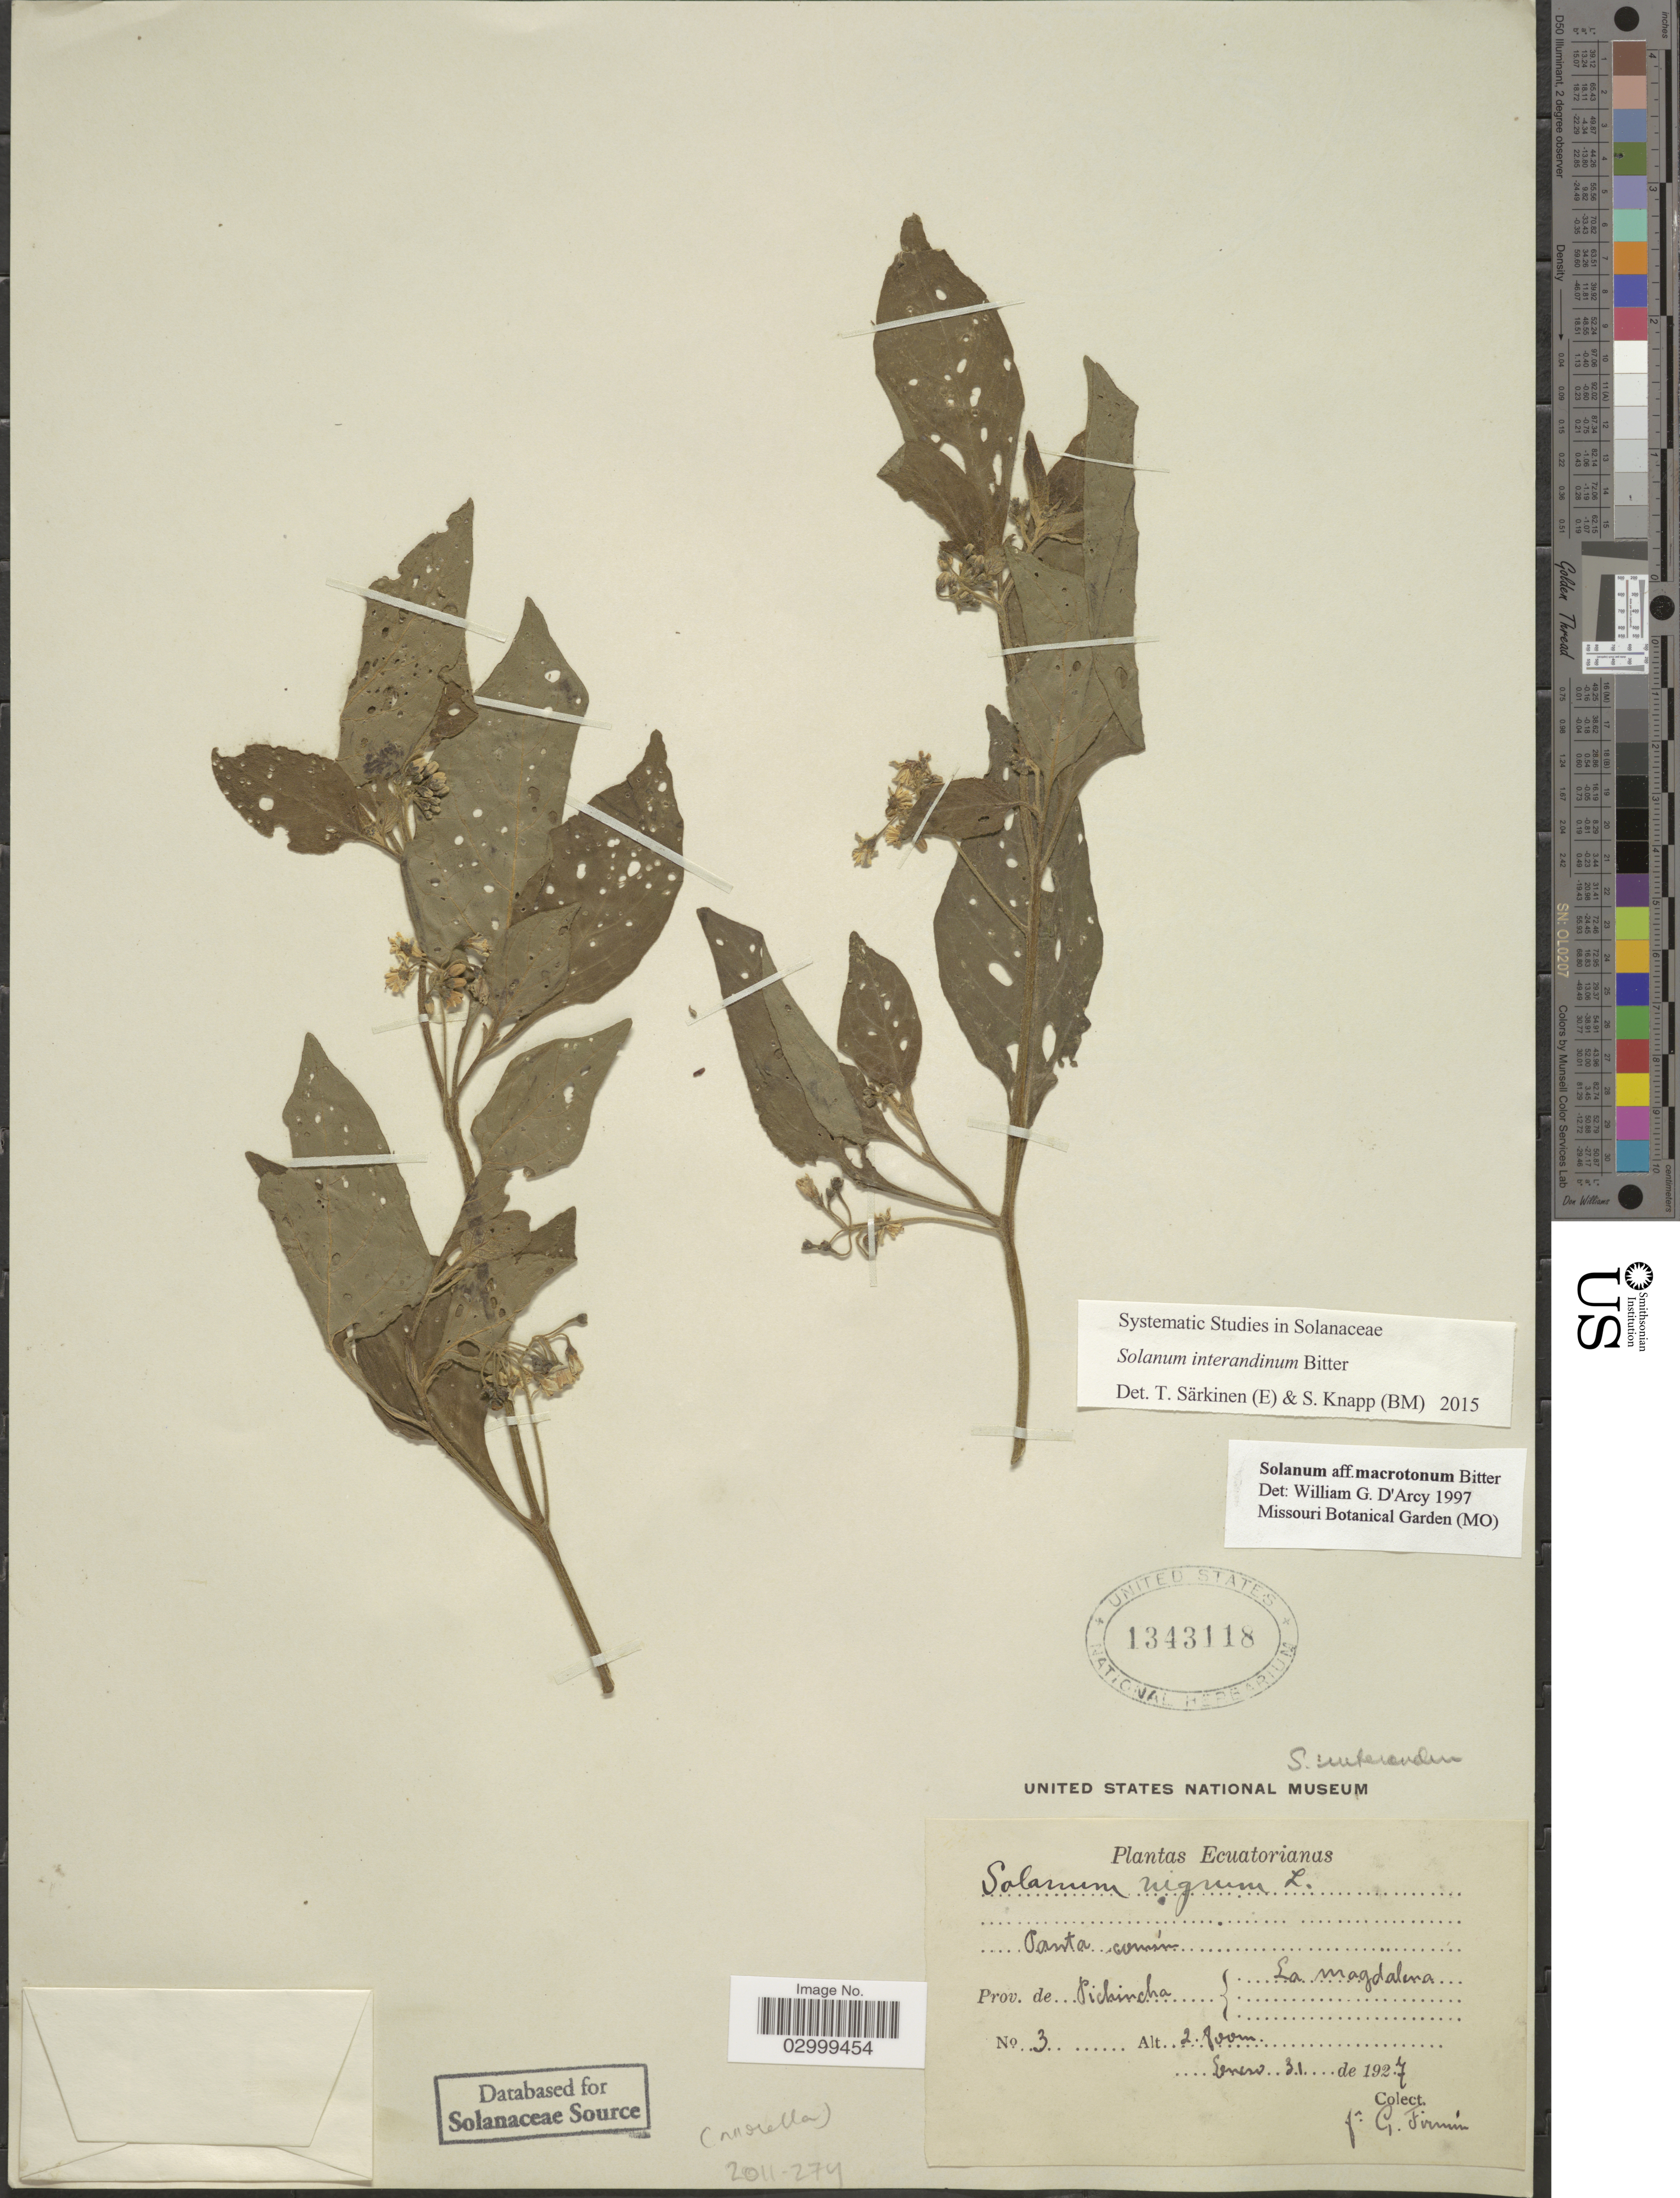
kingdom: Plantae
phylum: Tracheophyta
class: Magnoliopsida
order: Solanales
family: Solanaceae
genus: Solanum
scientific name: Solanum interandinum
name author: Bitter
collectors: F. Firmin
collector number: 3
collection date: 1927-01-31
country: Ecuador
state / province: Pichincha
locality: La Magdalena.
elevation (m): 2800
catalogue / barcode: US 1343118